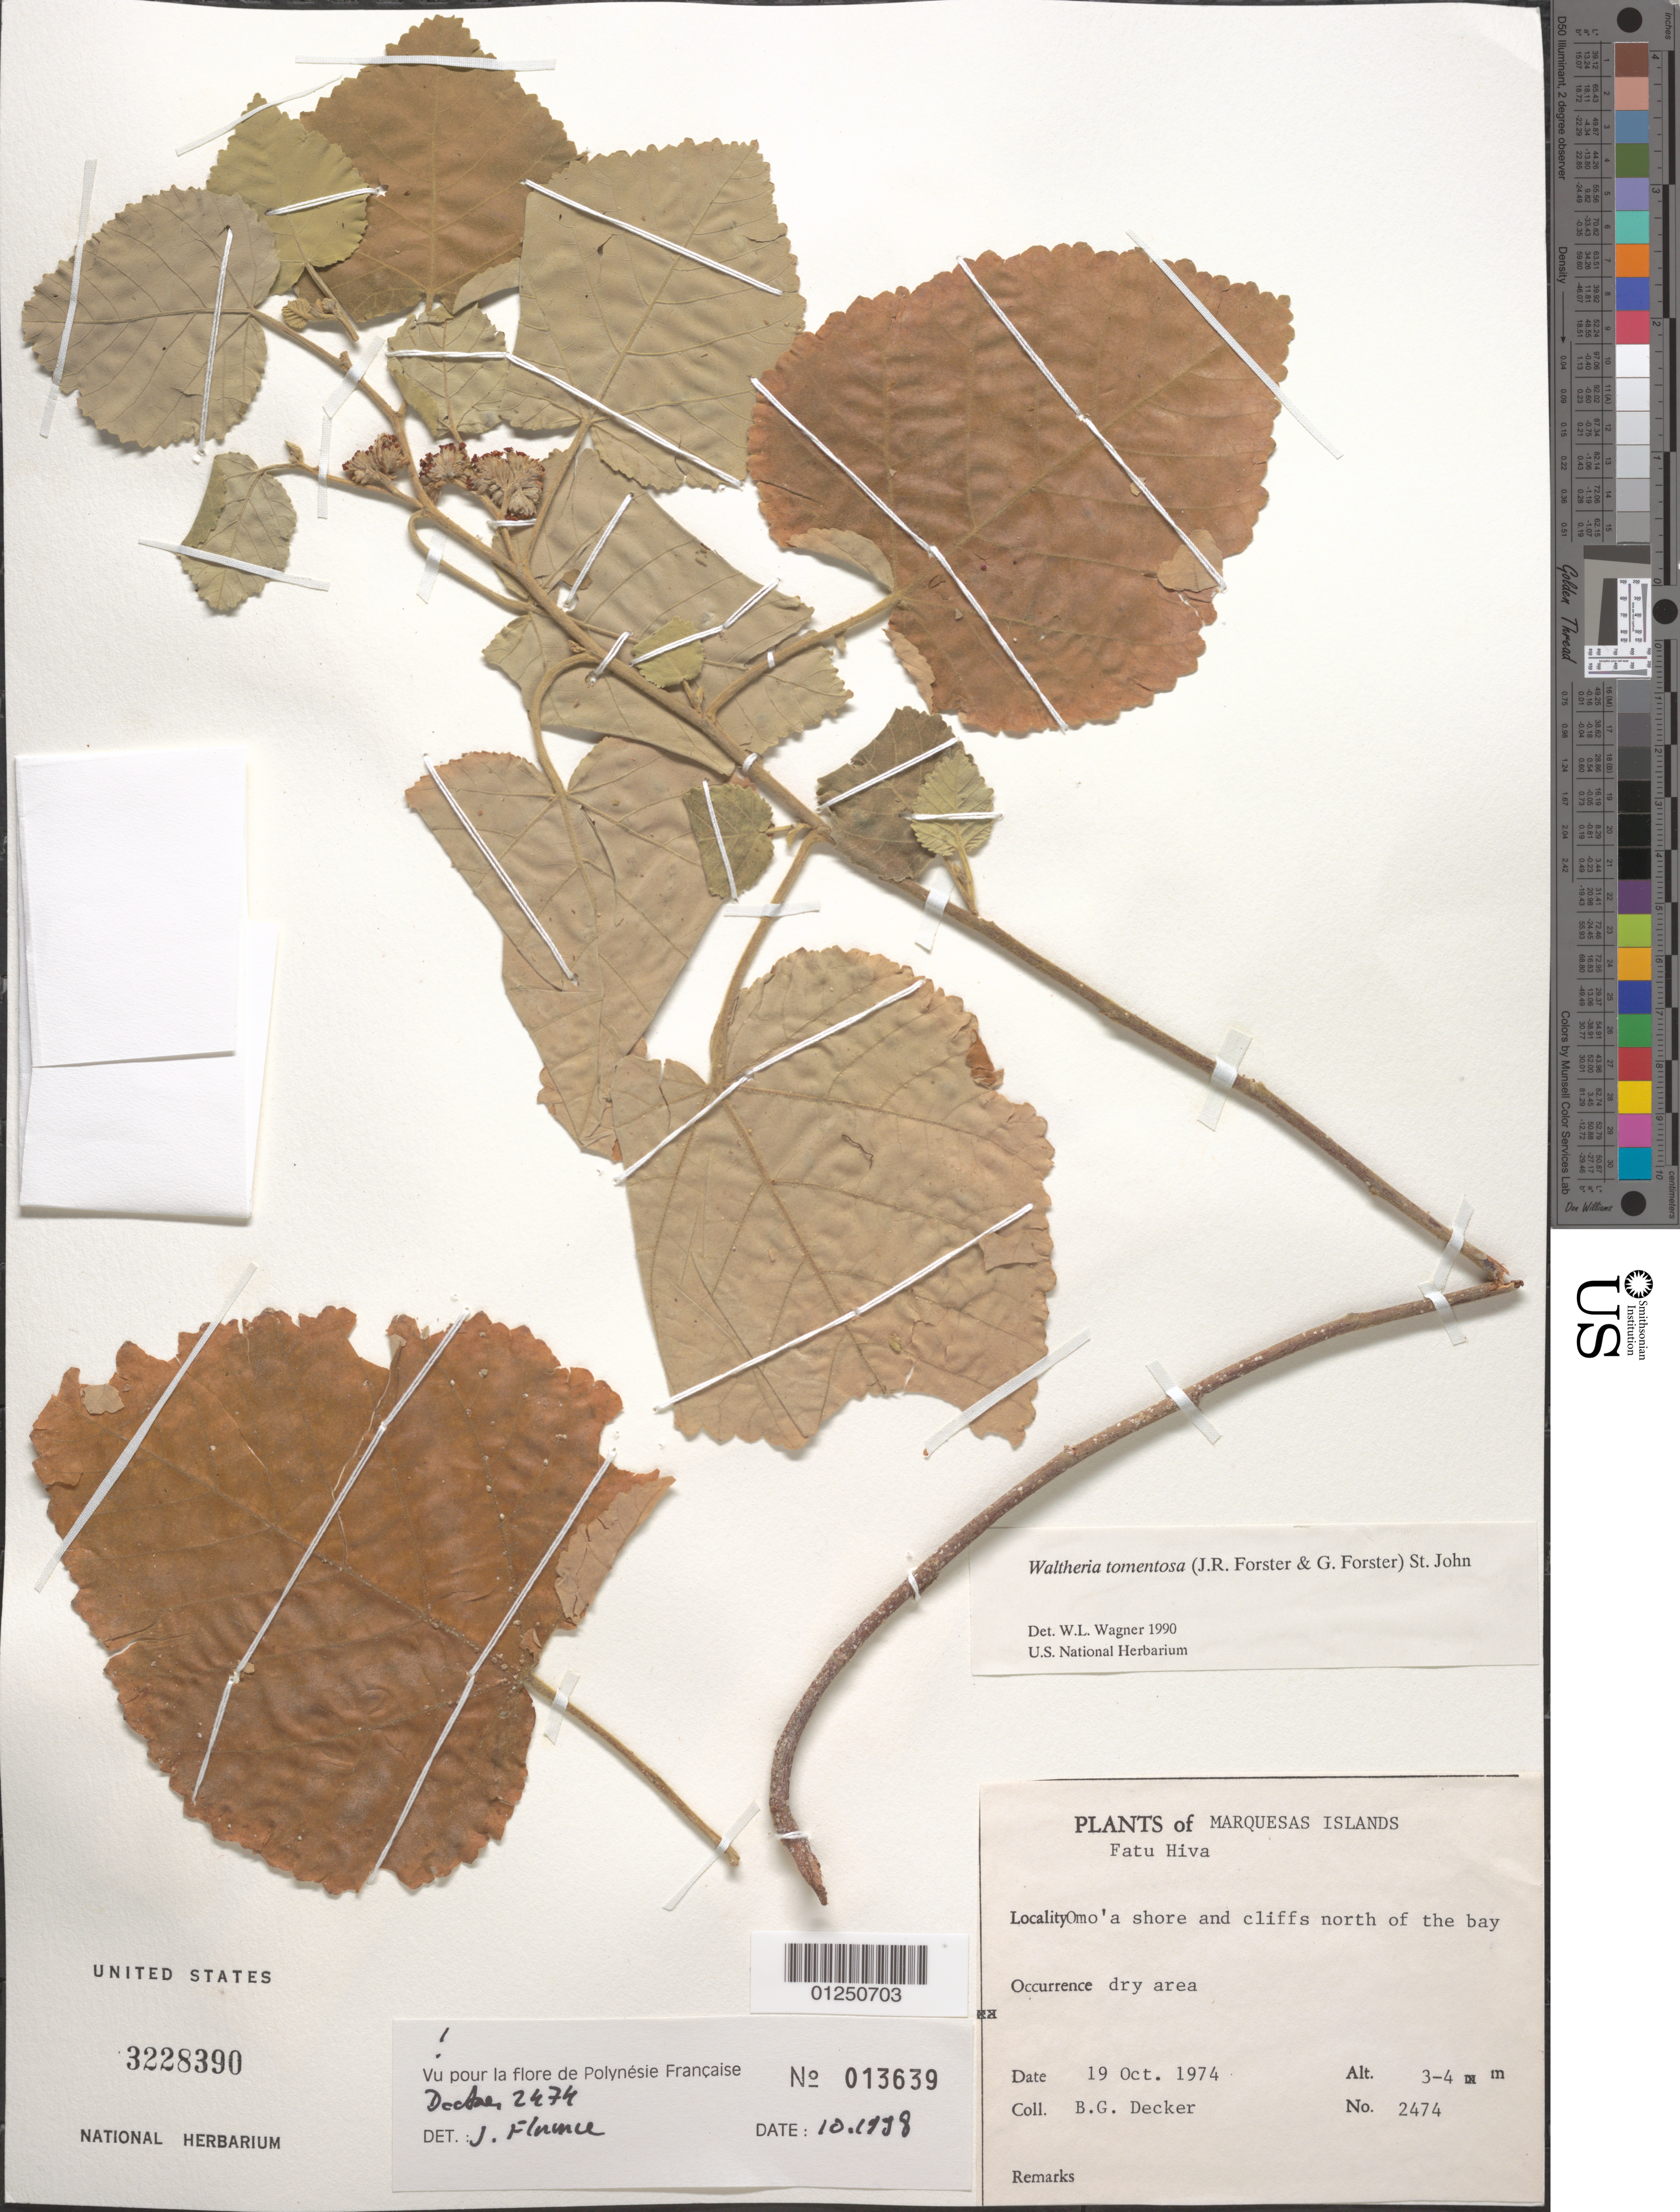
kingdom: Plantae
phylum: Tracheophyta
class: Magnoliopsida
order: Malvales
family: Malvaceae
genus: Waltheria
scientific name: Waltheria tomentosa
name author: (J.R. Forst. & G. Forst.) H. St. John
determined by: Wagner, W. L., (BOT), Smithsonian Institution - National Museum of Natural History (UNITED STATES)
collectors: B. G. Decker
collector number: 2474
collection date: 1974-10-19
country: French Polynesia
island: Fatu Hiva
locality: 'Omo'a shore and cliffs N of the bay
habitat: Dry areas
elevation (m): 3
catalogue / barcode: US 3228390